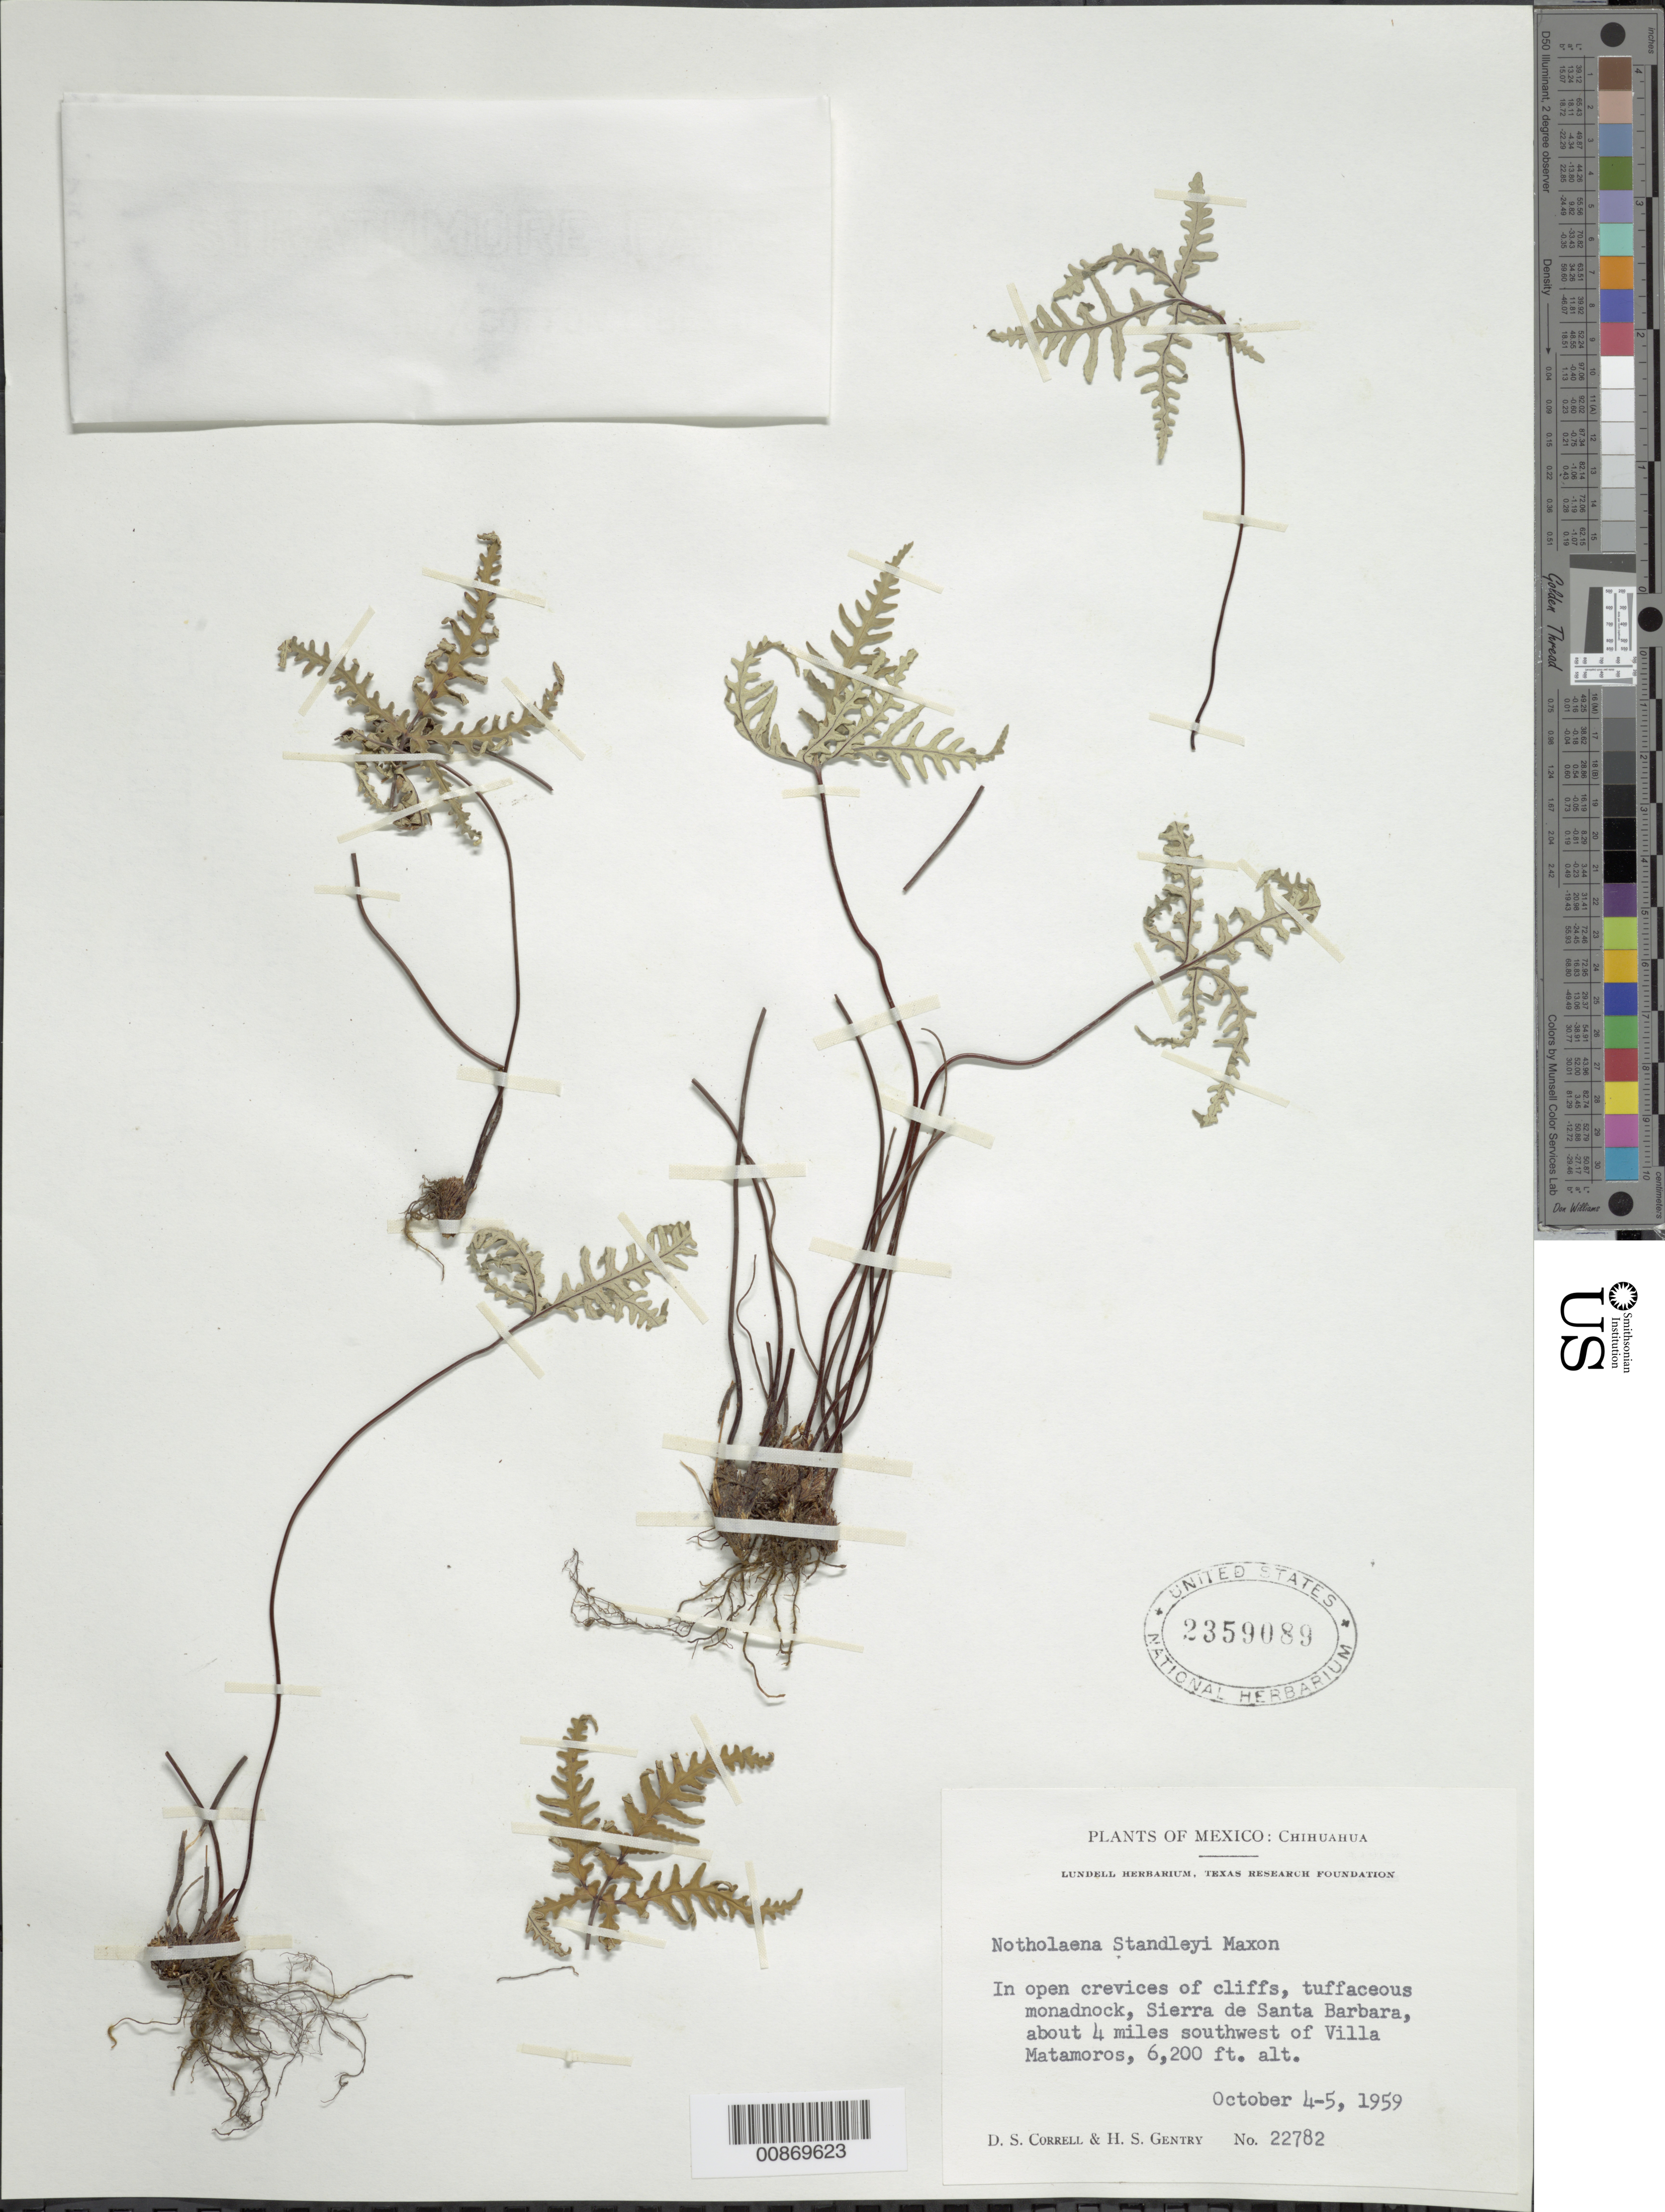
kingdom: Plantae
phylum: Tracheophyta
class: Polypodiopsida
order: Polypodiales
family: Pteridaceae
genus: Notholaena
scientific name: Notholaena standleyi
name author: Maxon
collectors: D. S. Correll & H. S. Gentry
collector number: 22782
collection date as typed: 04 Oct 1959 to 05 Oct 1959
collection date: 1959-10-04/1959-10-05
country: Mexico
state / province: Chihuahua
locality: Sierra de Santa Barbara, about 4 miles southwest of Villa Matamoros.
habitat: In open crevices of cliffs, tuffaceous monadnock.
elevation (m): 1890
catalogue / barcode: US 2359089